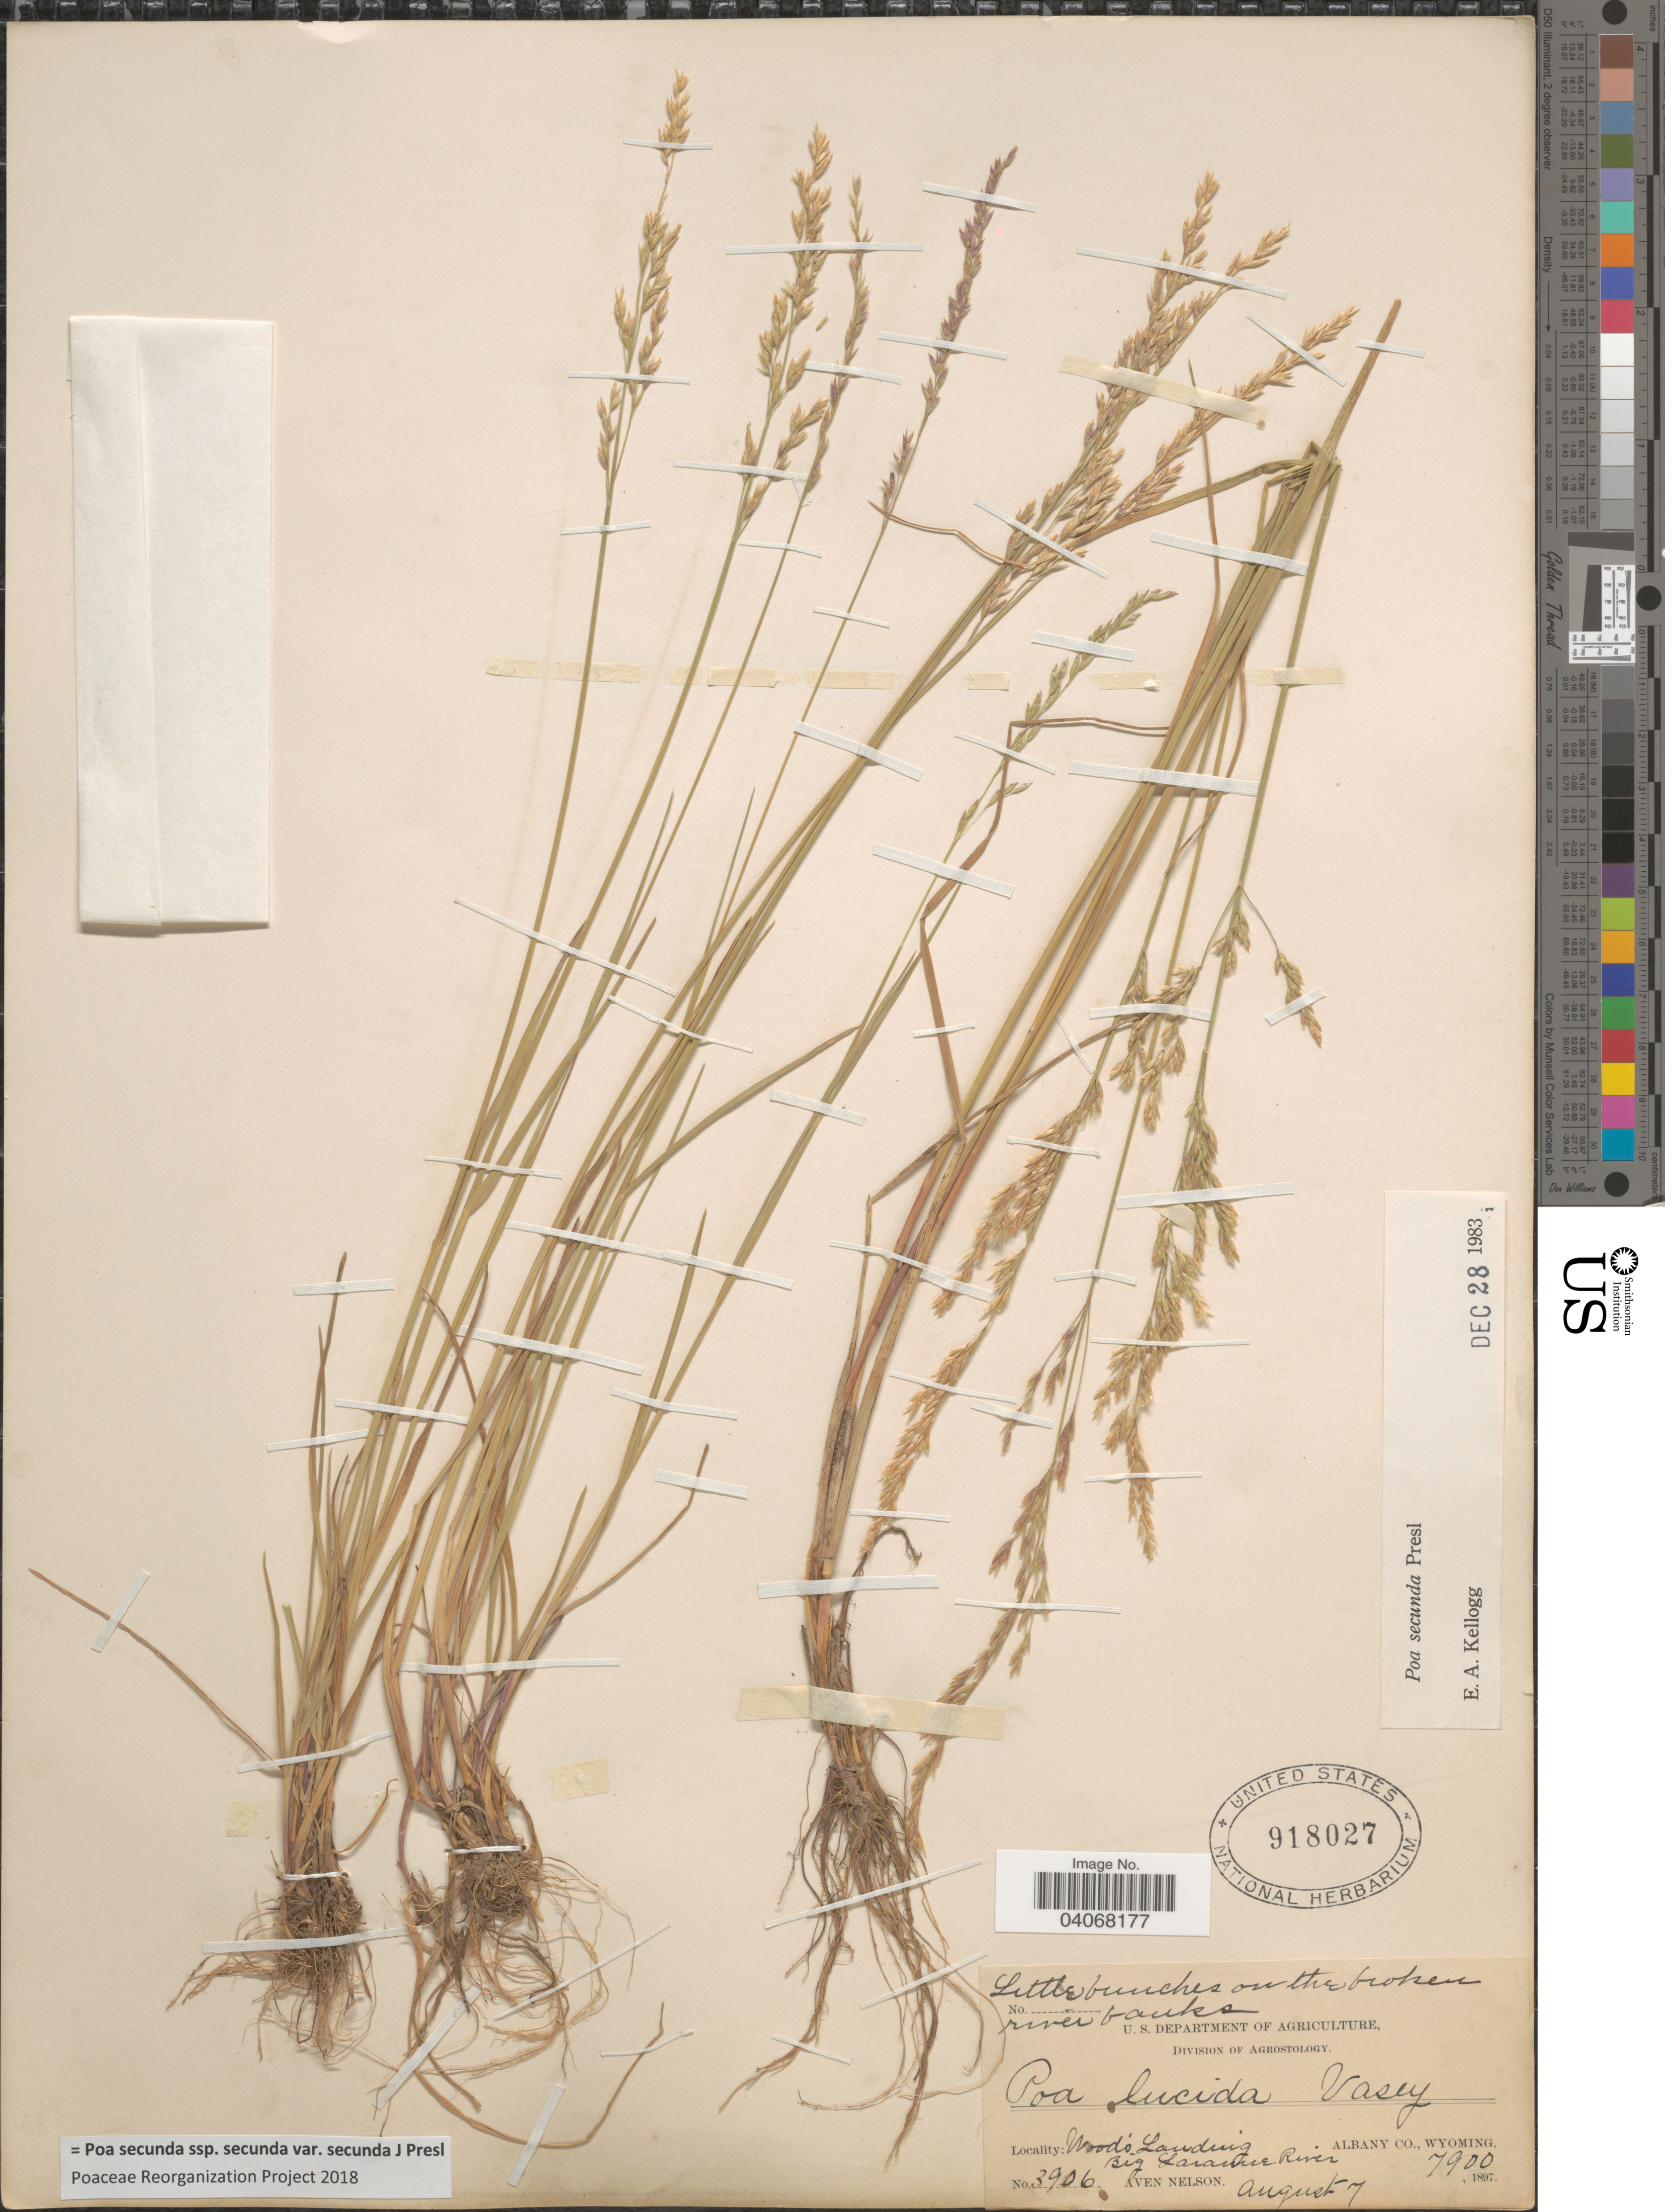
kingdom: Plantae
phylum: Tracheophyta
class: Liliopsida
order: Poales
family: Poaceae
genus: Poa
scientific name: Poa secunda subsp. secunda var. secunda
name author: J. Presl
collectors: A. Nelson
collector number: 3906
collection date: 1897-08-07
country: United States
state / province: Wyoming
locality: Wood's Landing. Big Laramie River. Albany Co.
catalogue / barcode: US 918027